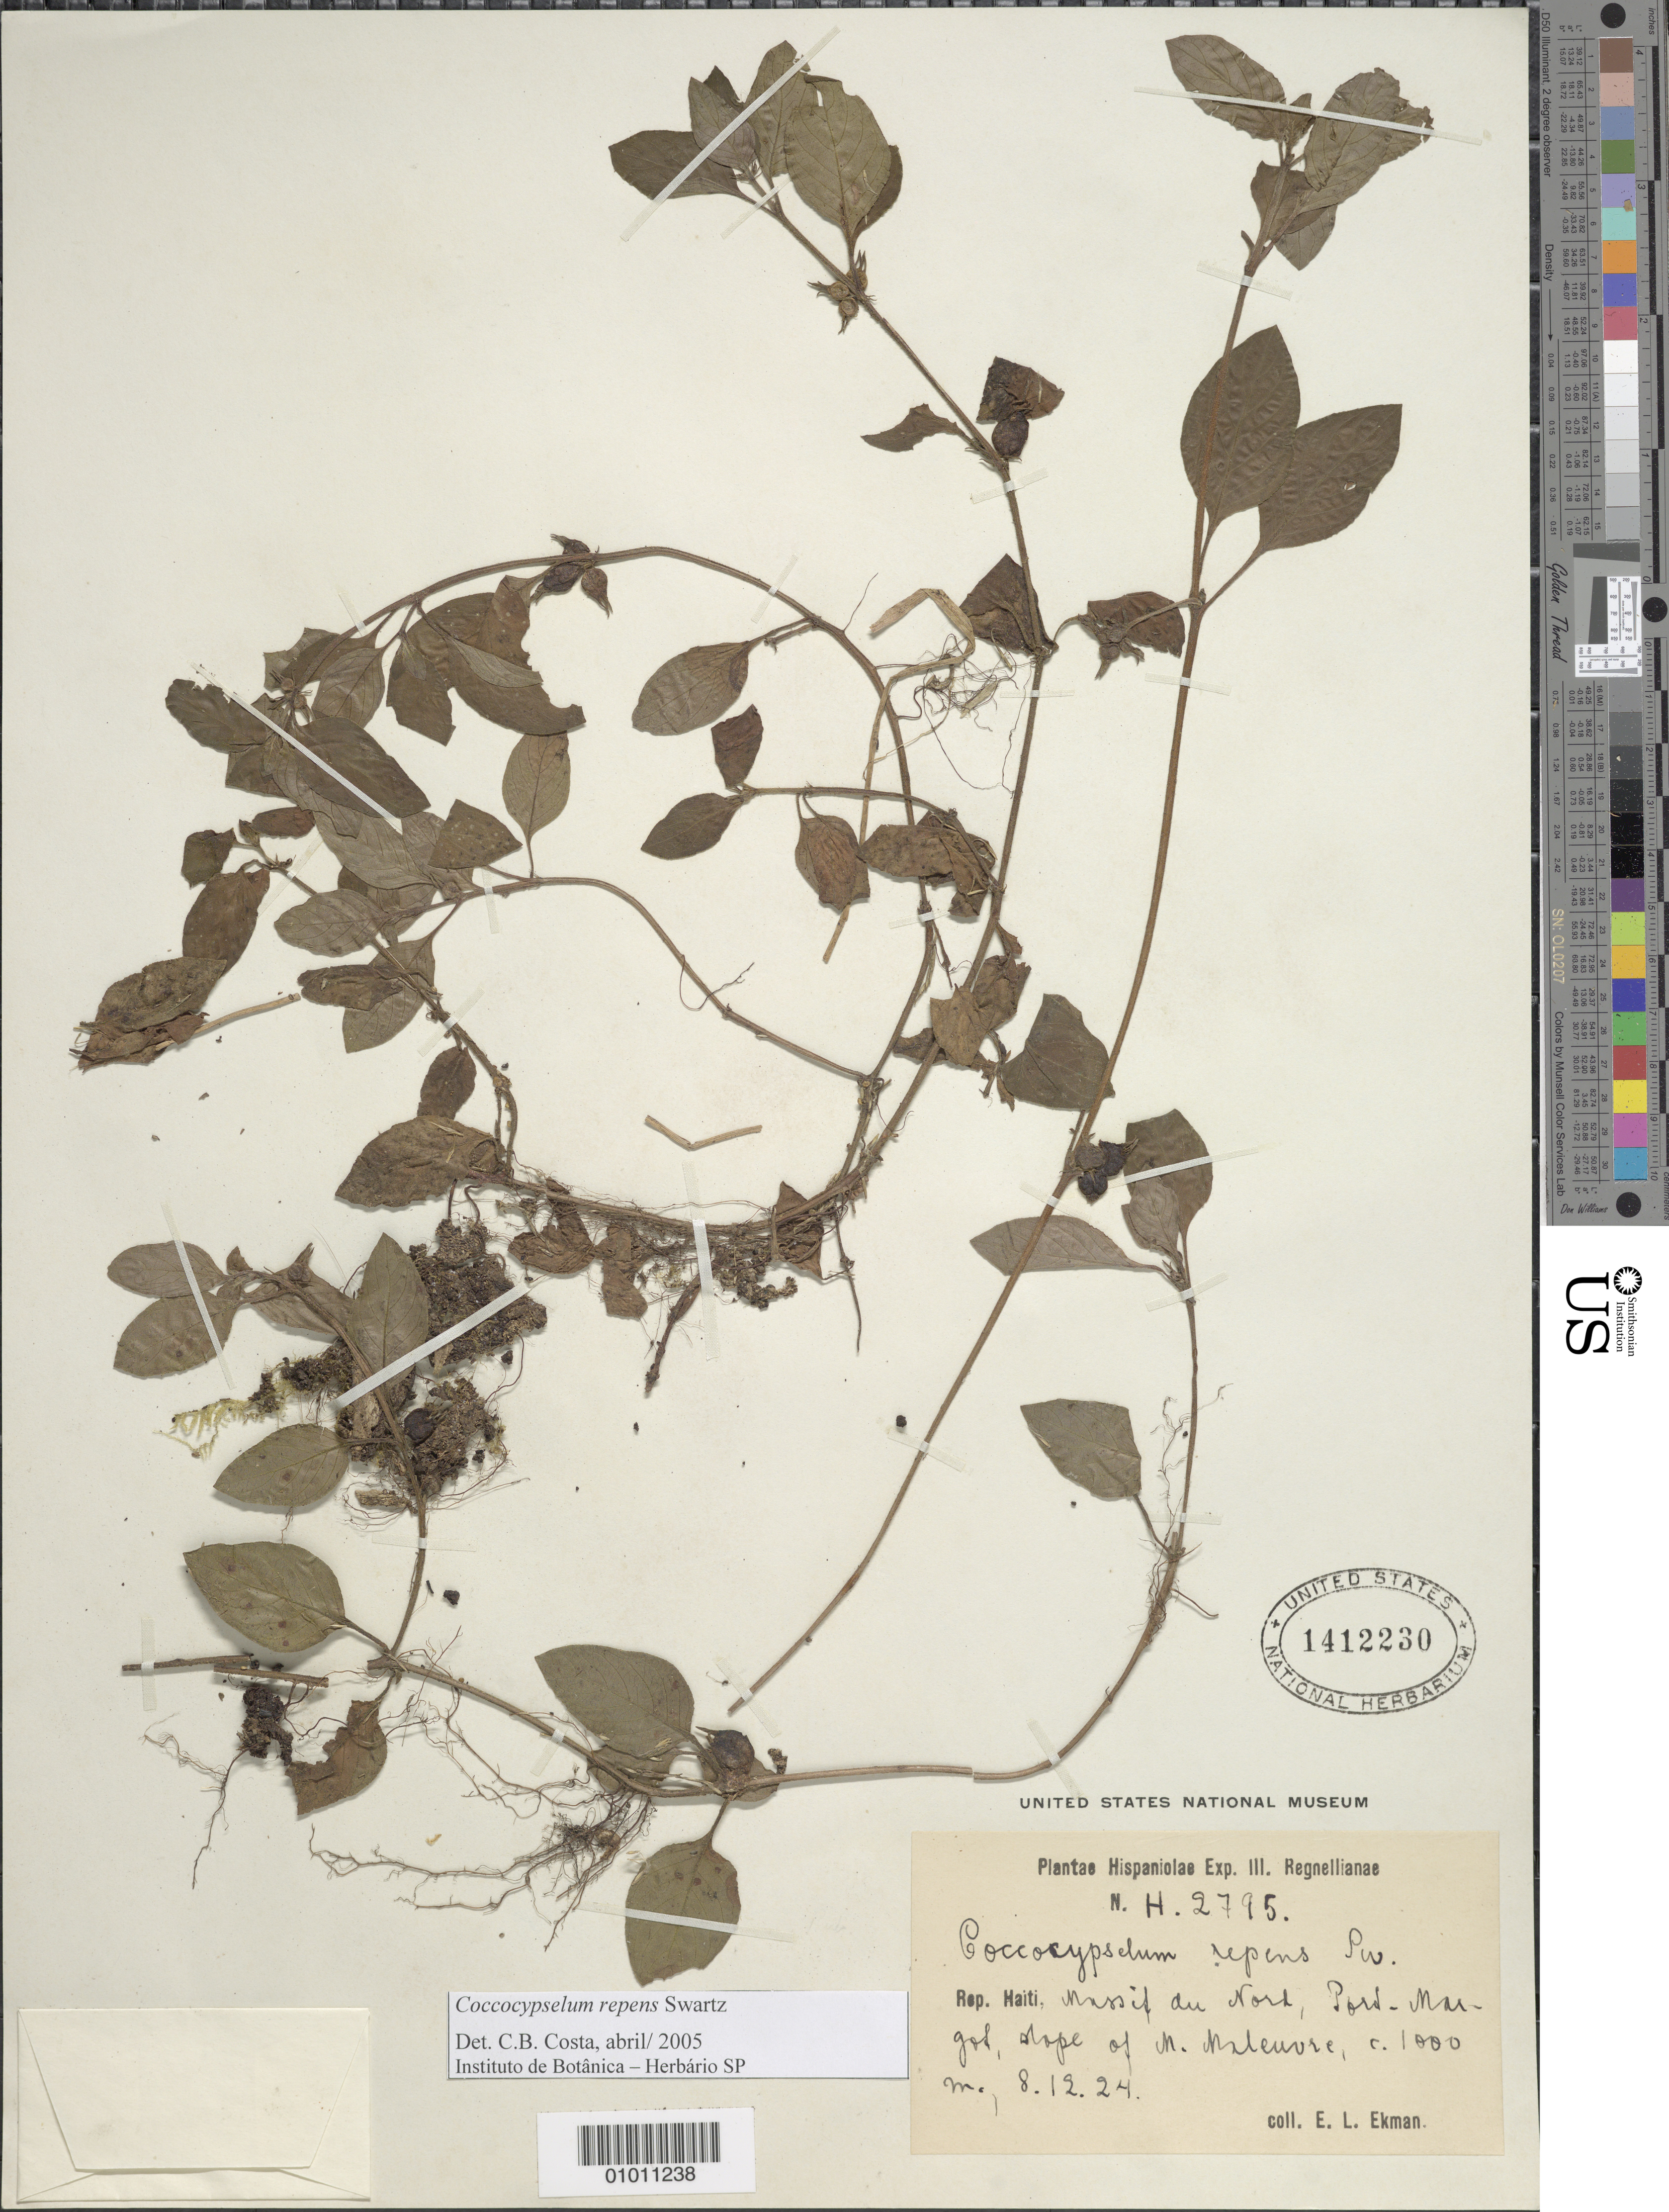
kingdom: Plantae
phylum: Tracheophyta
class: Magnoliopsida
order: Gentianales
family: Rubiaceae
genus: Coccocypselum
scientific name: Coccocypselum repens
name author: Sw.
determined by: Costa, C. B.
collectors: E. L. Ekman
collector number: H 2795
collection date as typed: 08 Dec 1924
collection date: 1924-12-08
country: Haiti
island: Hispaniola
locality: Massif du Nord, Port Margot, slope of M. Maleuvre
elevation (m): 1000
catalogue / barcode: US 1412230